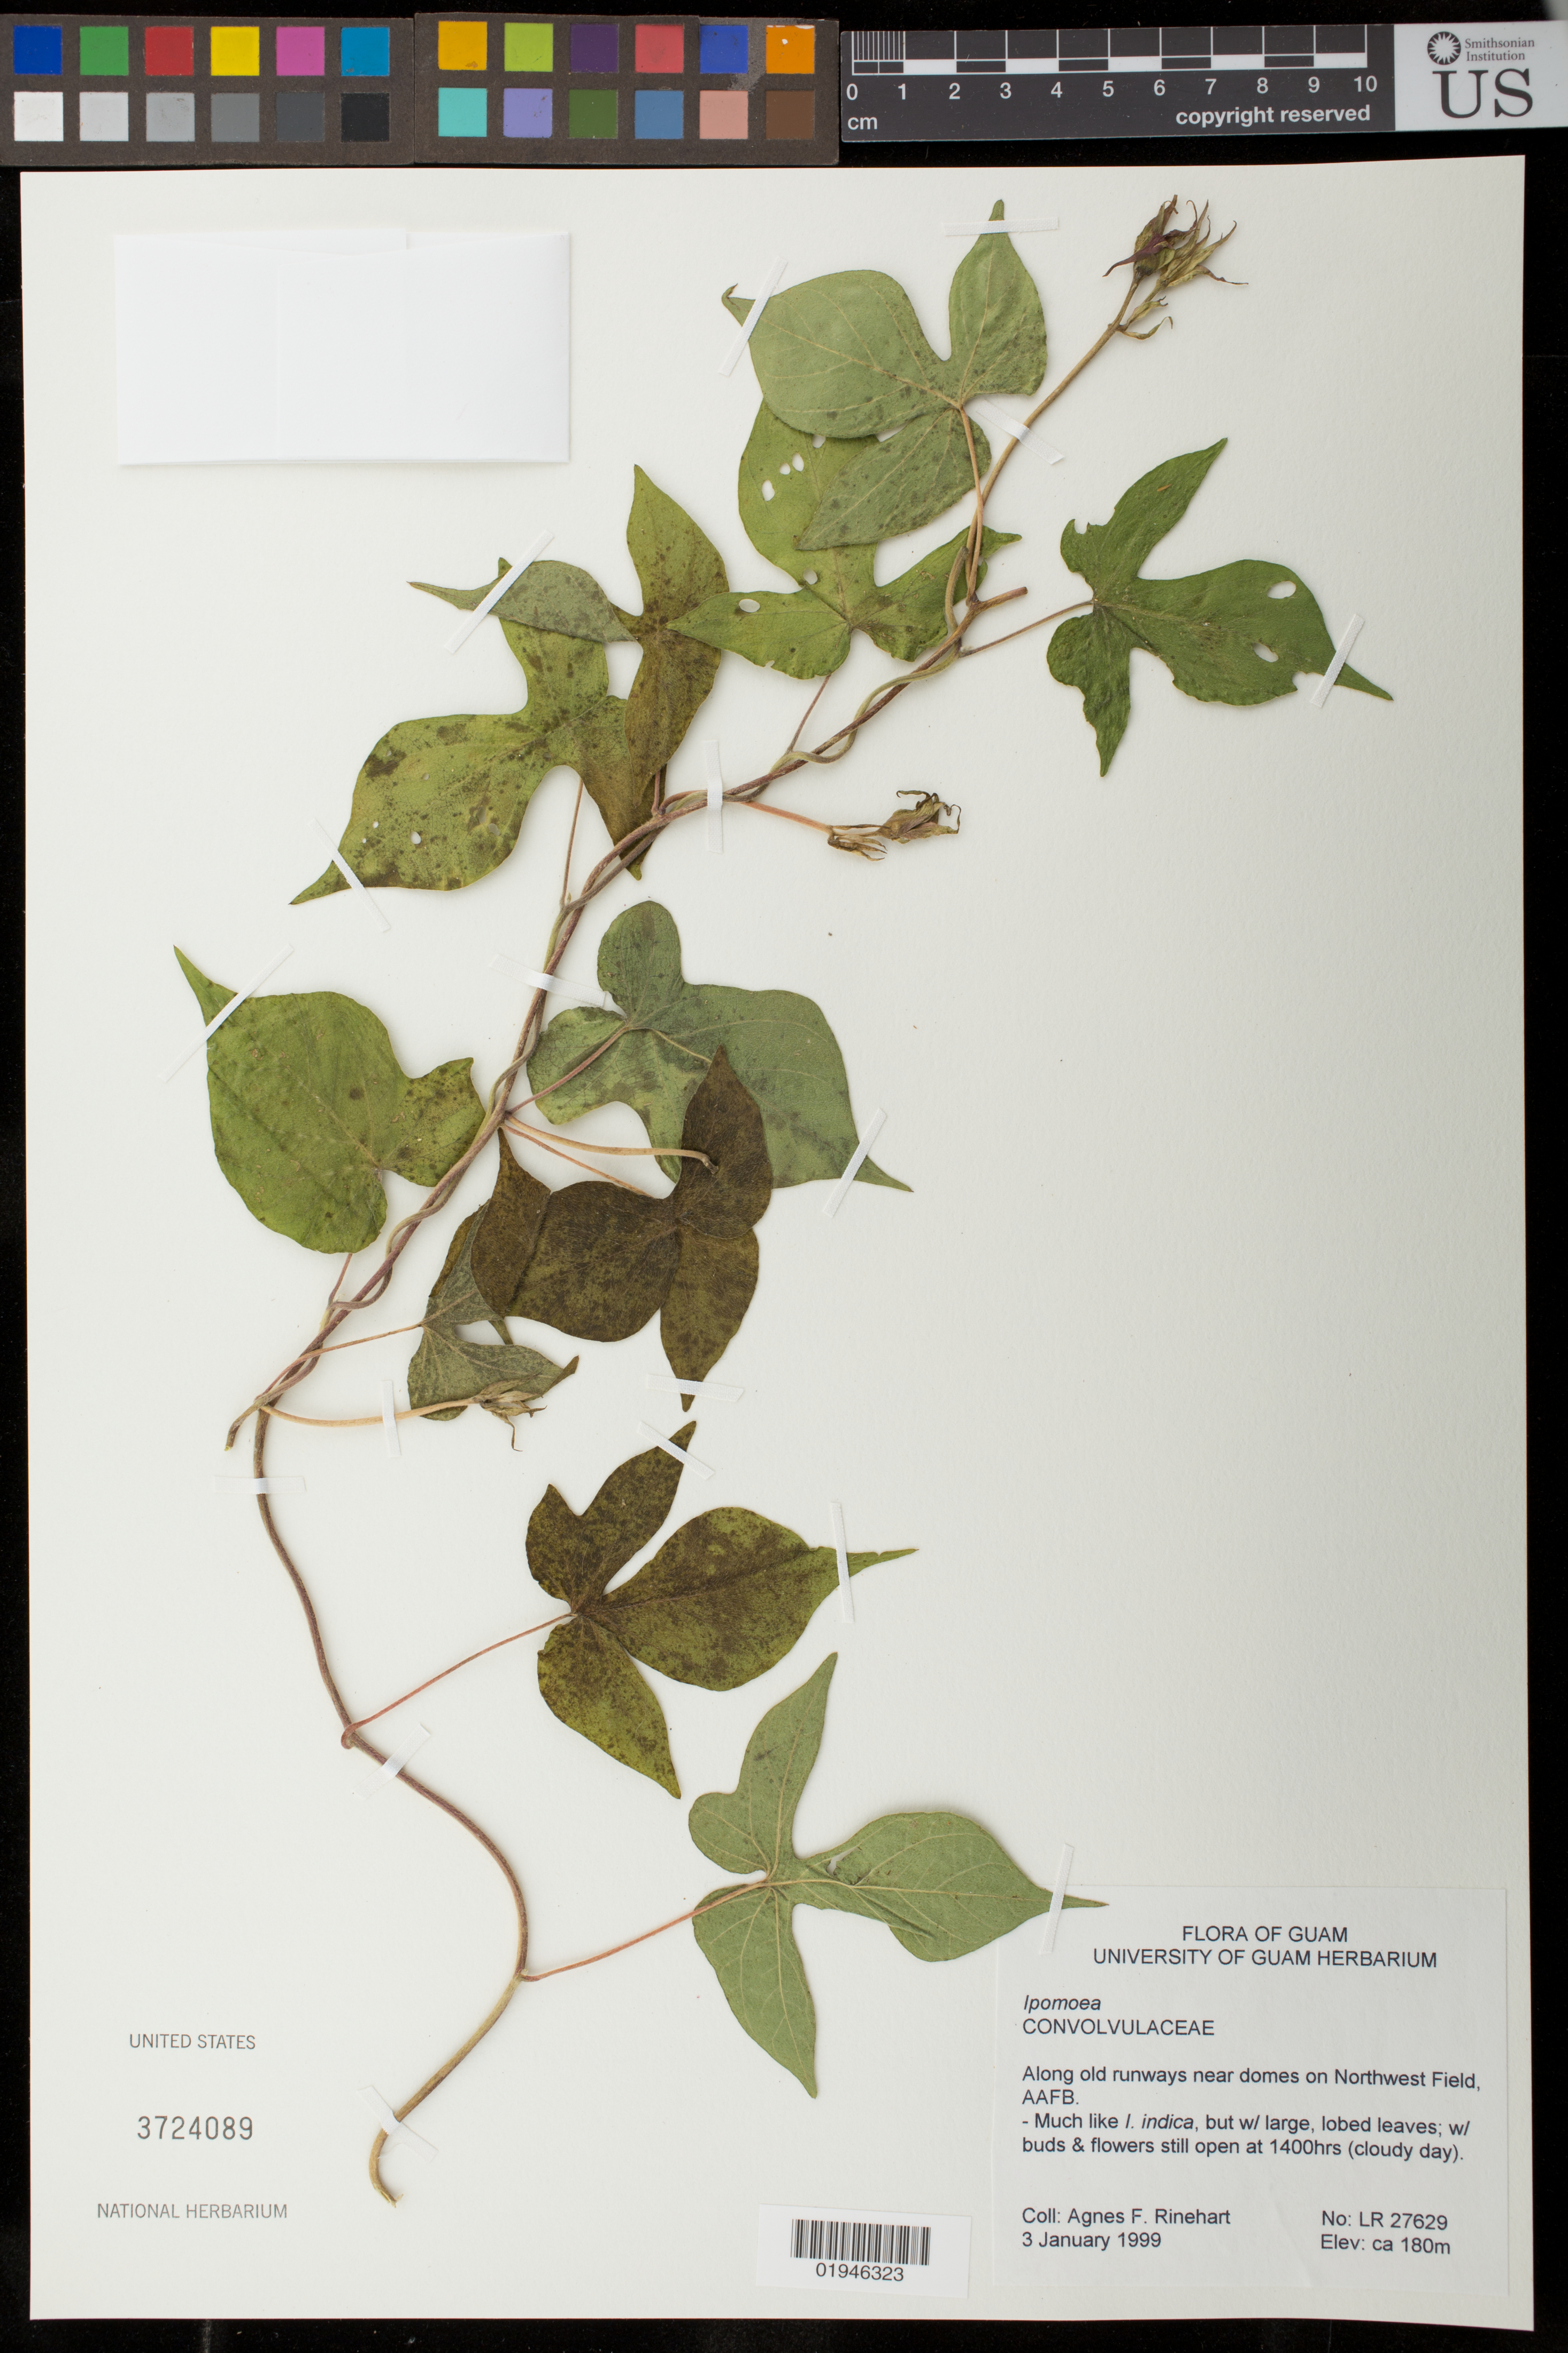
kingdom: Plantae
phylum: Tracheophyta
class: Magnoliopsida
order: Solanales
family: Convolvulaceae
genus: Ipomoea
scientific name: Ipomoea sp.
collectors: A. Rinehart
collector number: LR 27629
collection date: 1999-01-03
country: U.S. Administered Pacific Islands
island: Guam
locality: Along old runways near domes on Northwest Field, AAFB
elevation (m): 180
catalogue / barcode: US 3724089